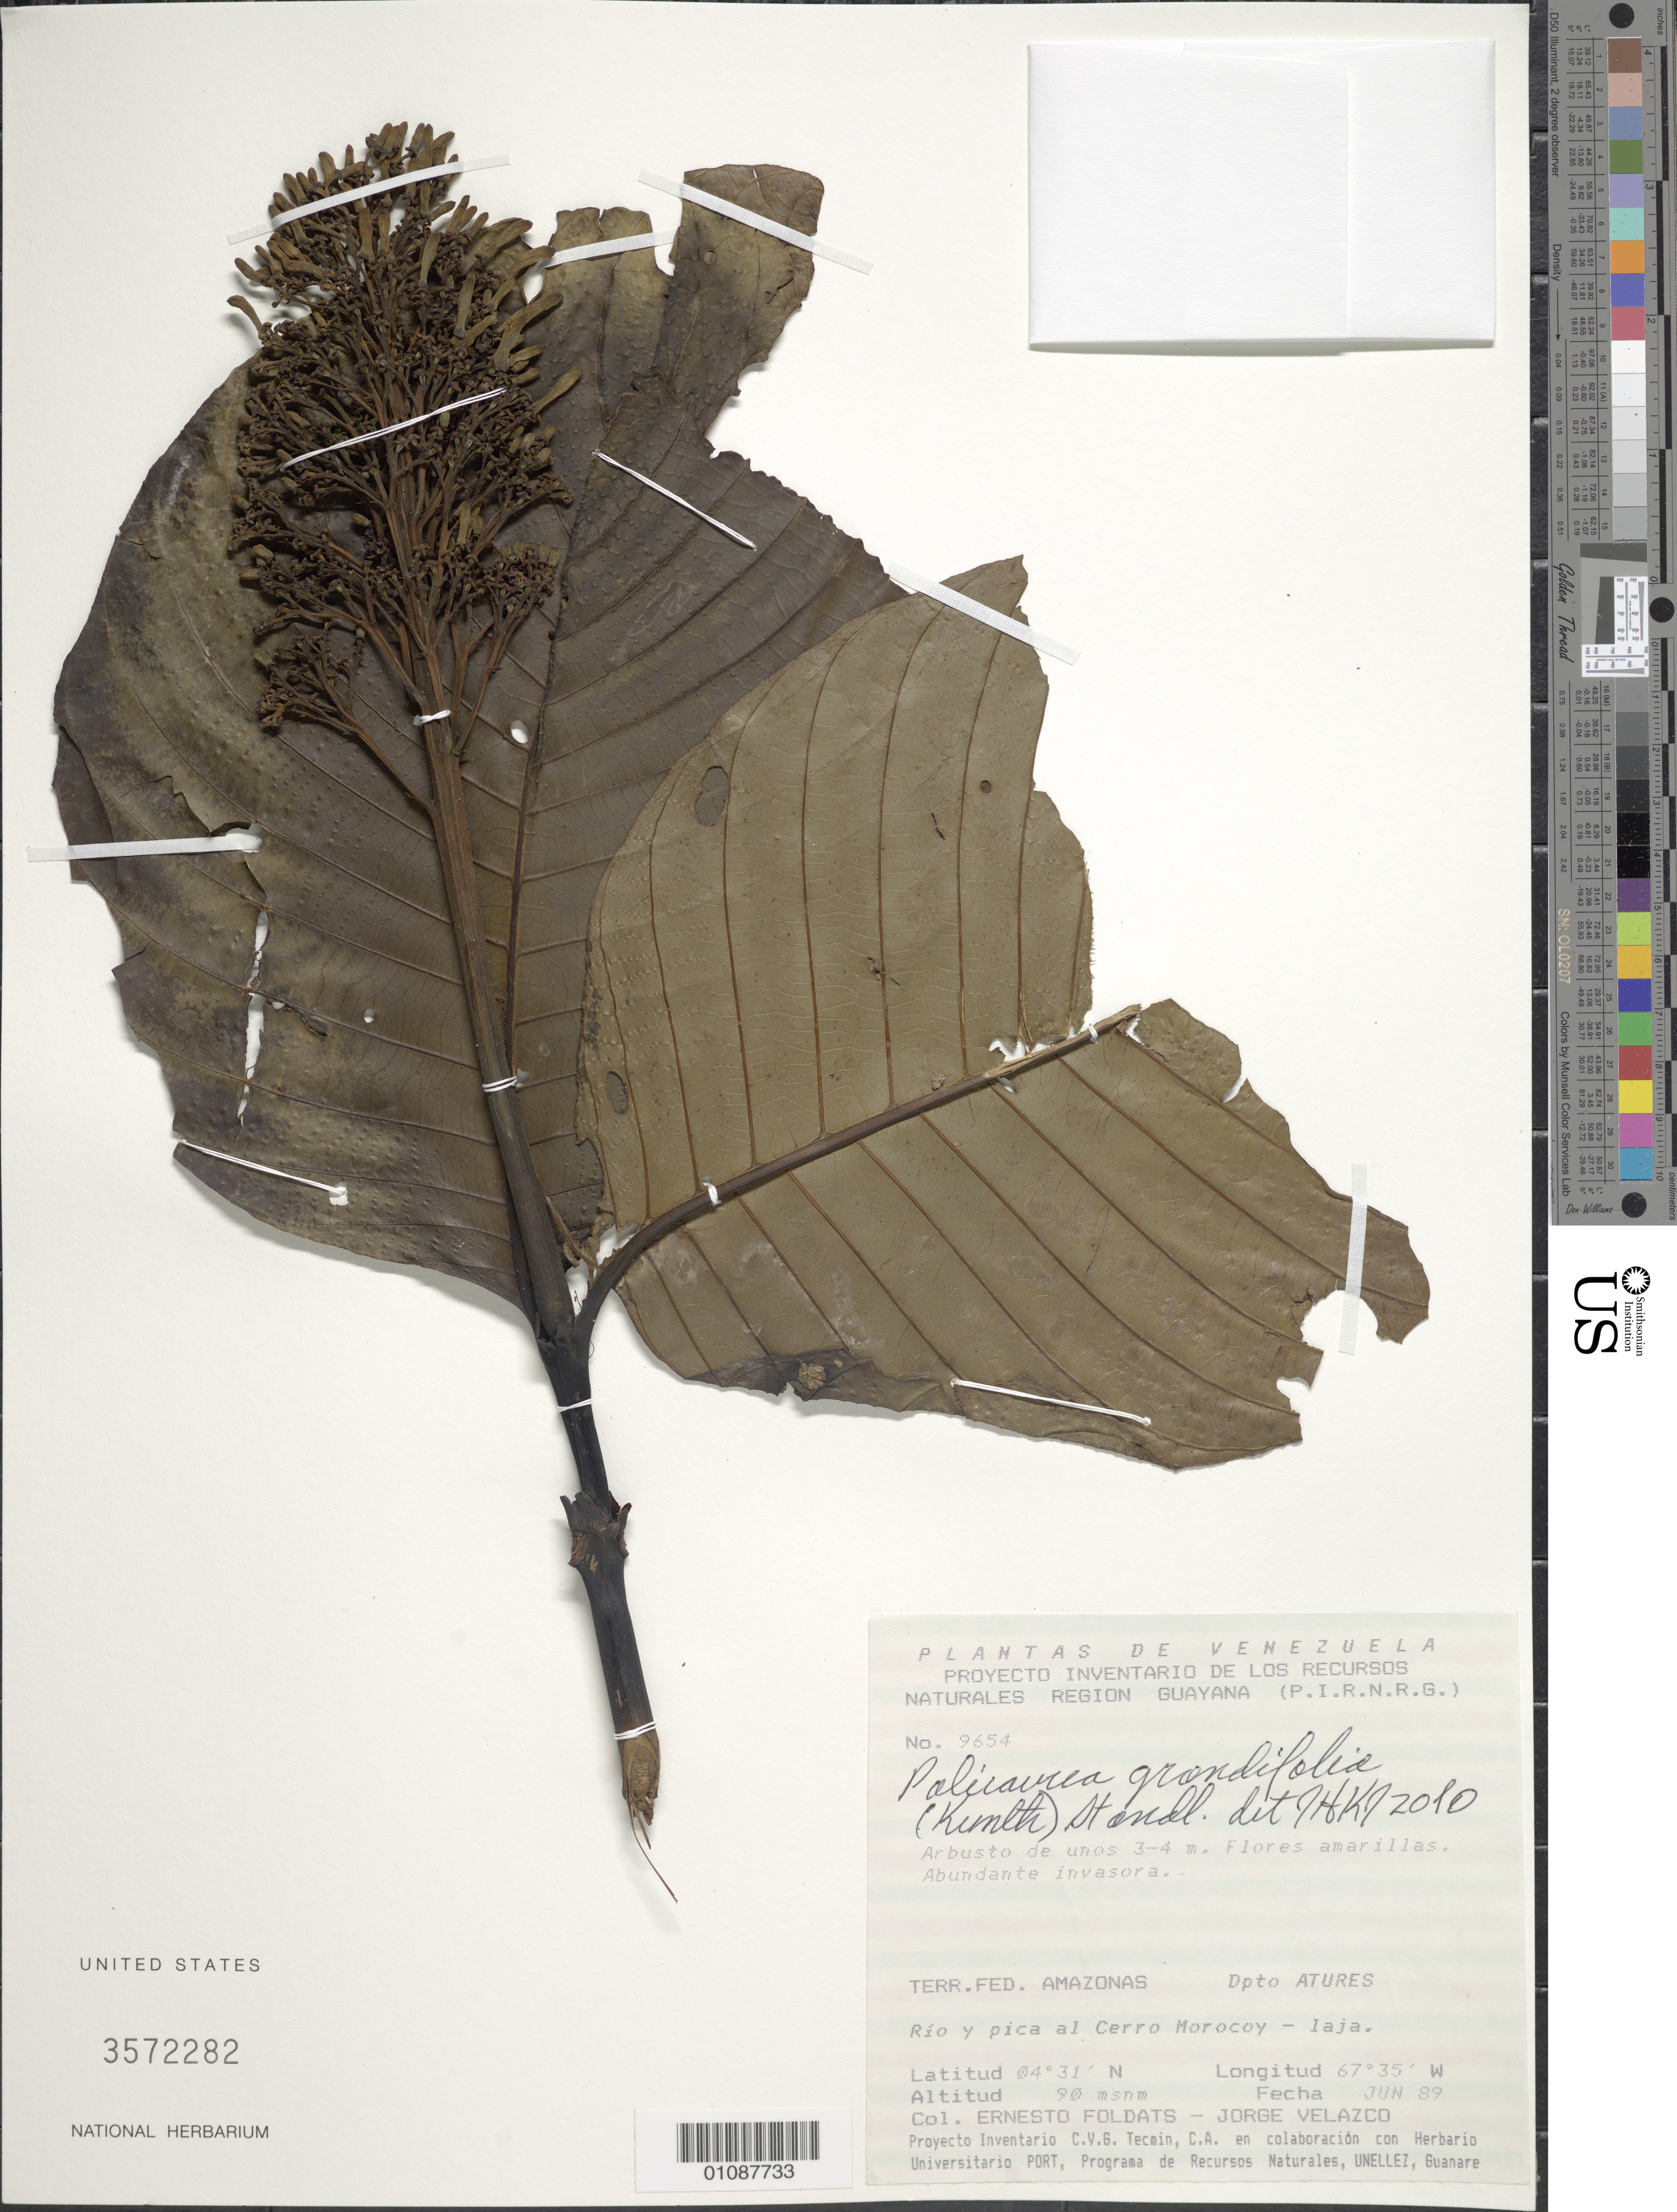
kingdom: Plantae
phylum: Tracheophyta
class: Magnoliopsida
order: Gentianales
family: Rubiaceae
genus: Palicourea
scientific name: Palicourea grandifolia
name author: (Willd. ex Rose & Schult.) Standl.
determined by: Kirkbride, J. H.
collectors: E. Foldats & J. Velazco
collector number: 9654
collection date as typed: Jun-89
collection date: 1989-06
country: Venezuela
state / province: Amazonas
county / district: Atures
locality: río y pica al Cerro Morocoy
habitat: Laja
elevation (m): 90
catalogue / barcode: US 3572282